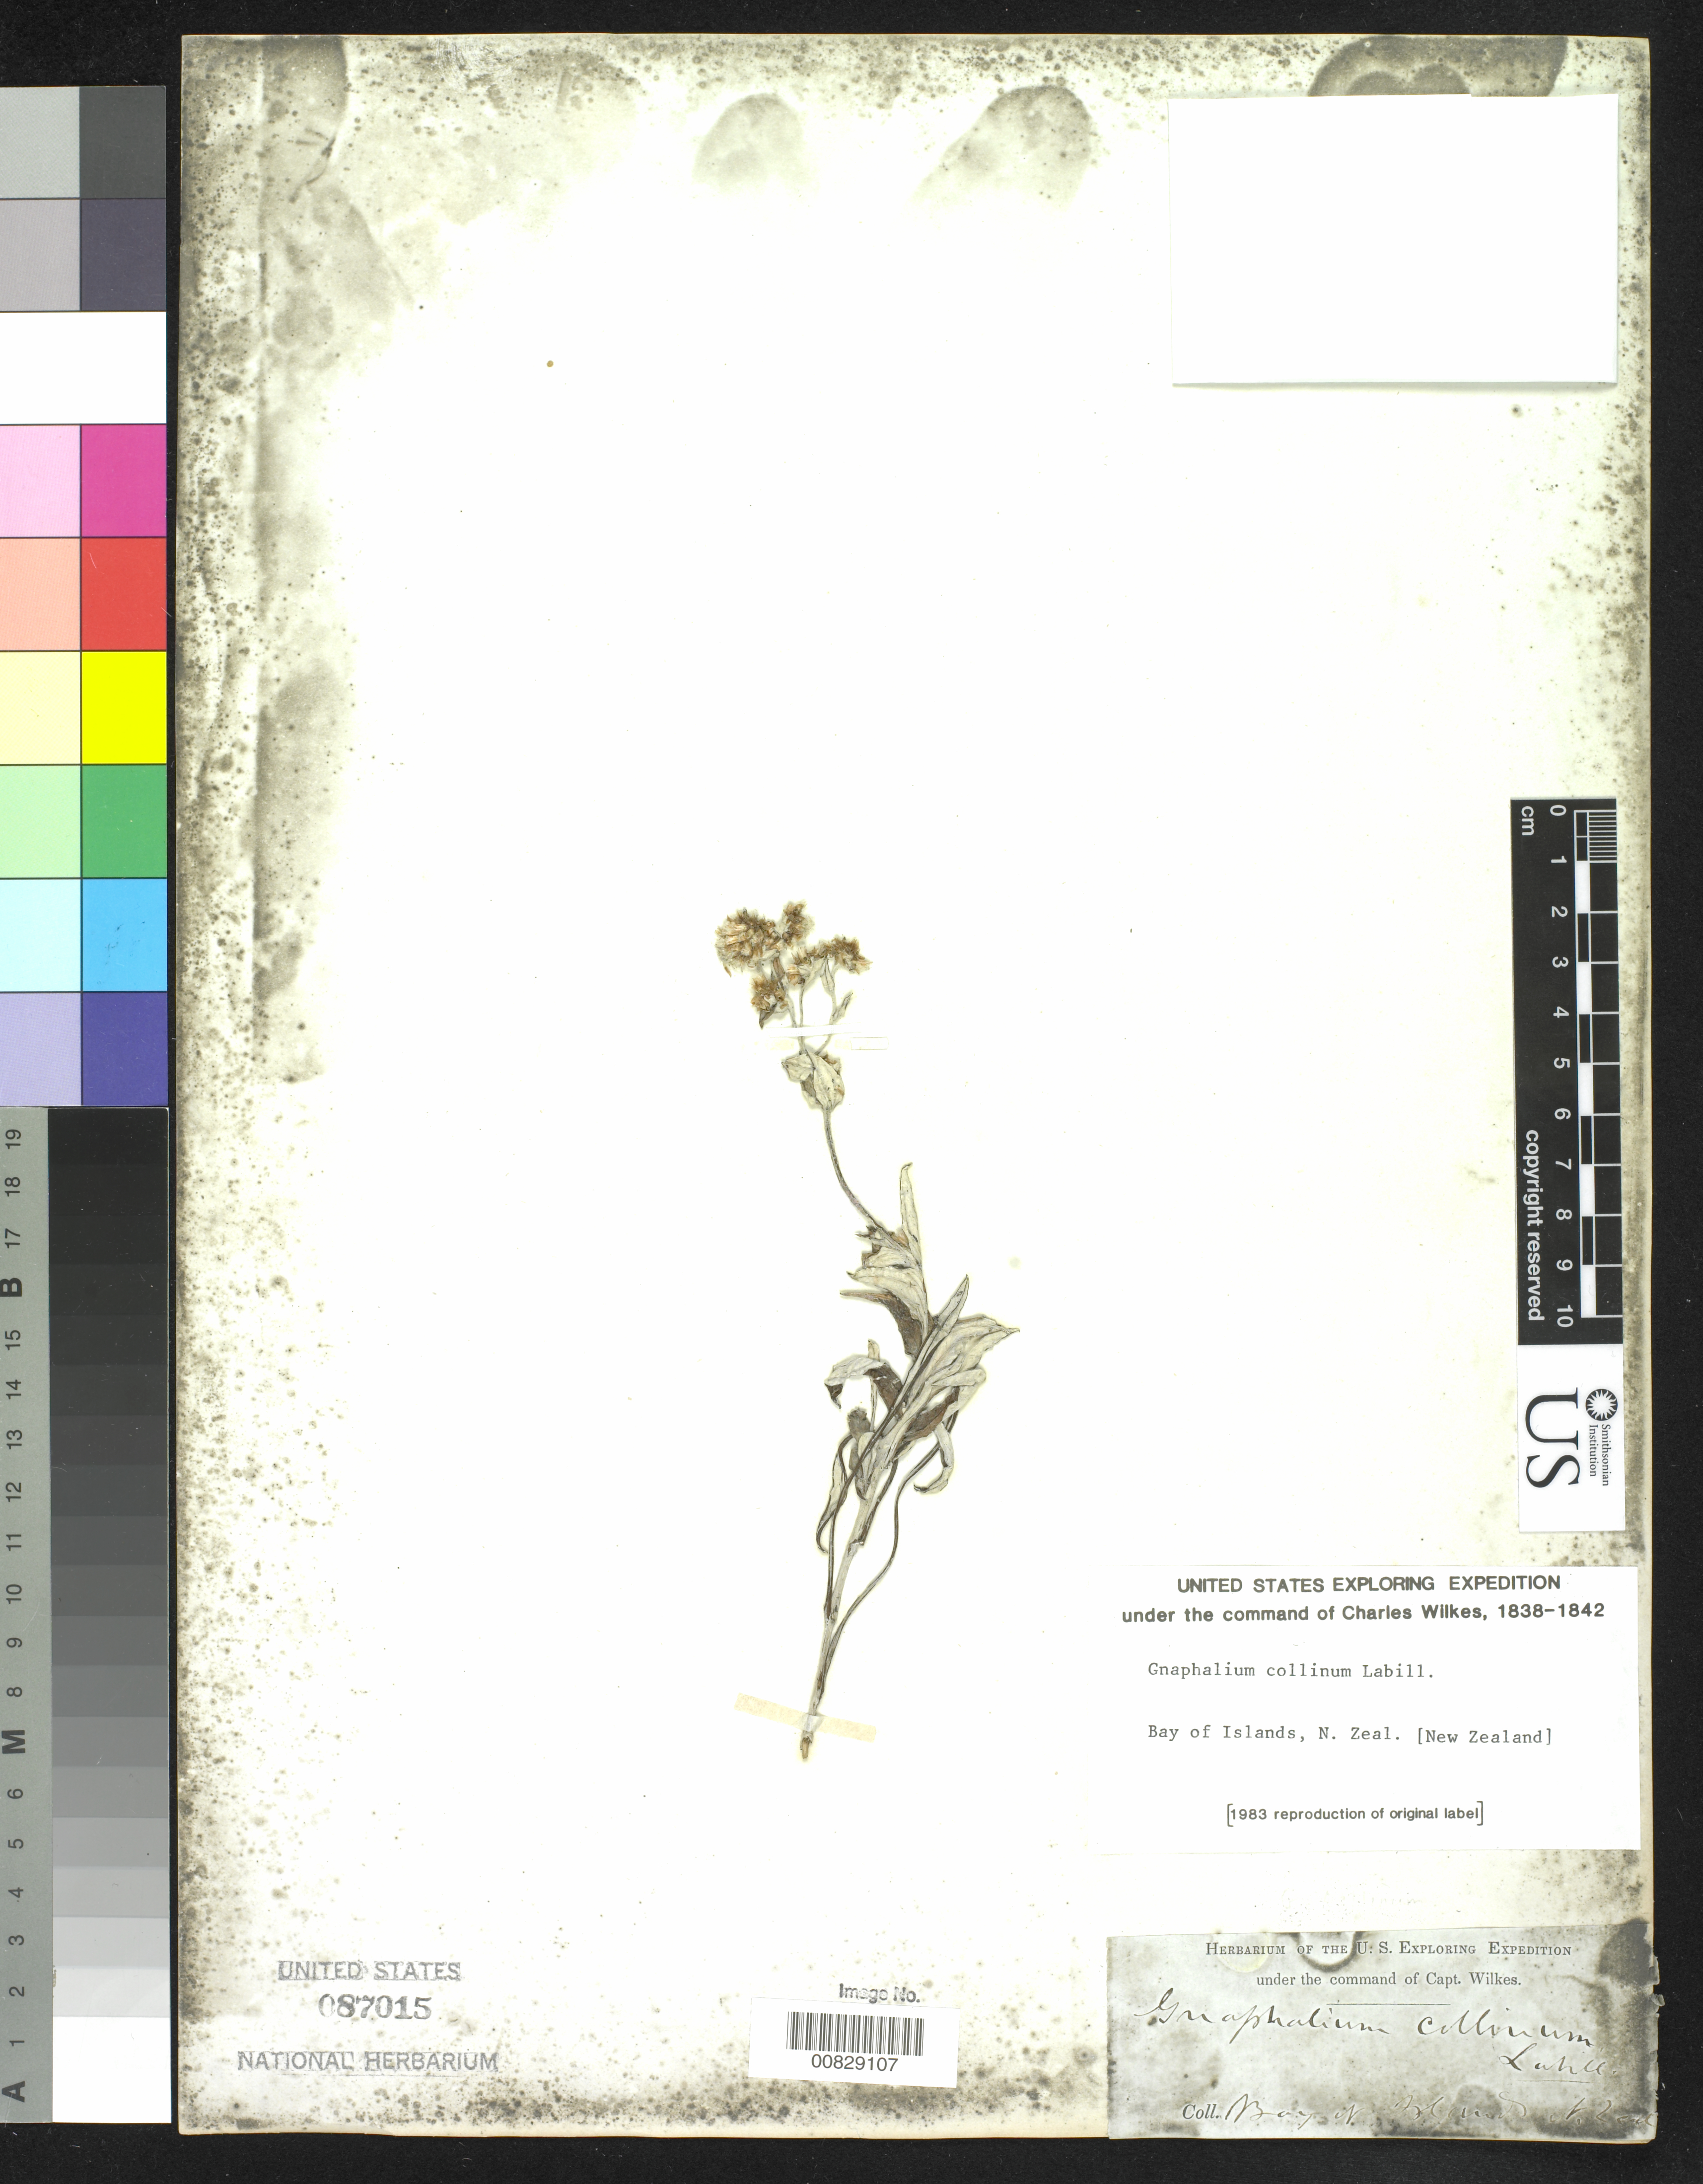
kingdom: Plantae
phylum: Tracheophyta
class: Magnoliopsida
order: Asterales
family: Asteraceae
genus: Gnaphalium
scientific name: Gnaphalium gymnocephalum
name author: DC.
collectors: Wilkes Explor. Exped.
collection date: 1838/1842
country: New Zealand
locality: Bay of Islands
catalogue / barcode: US 87015